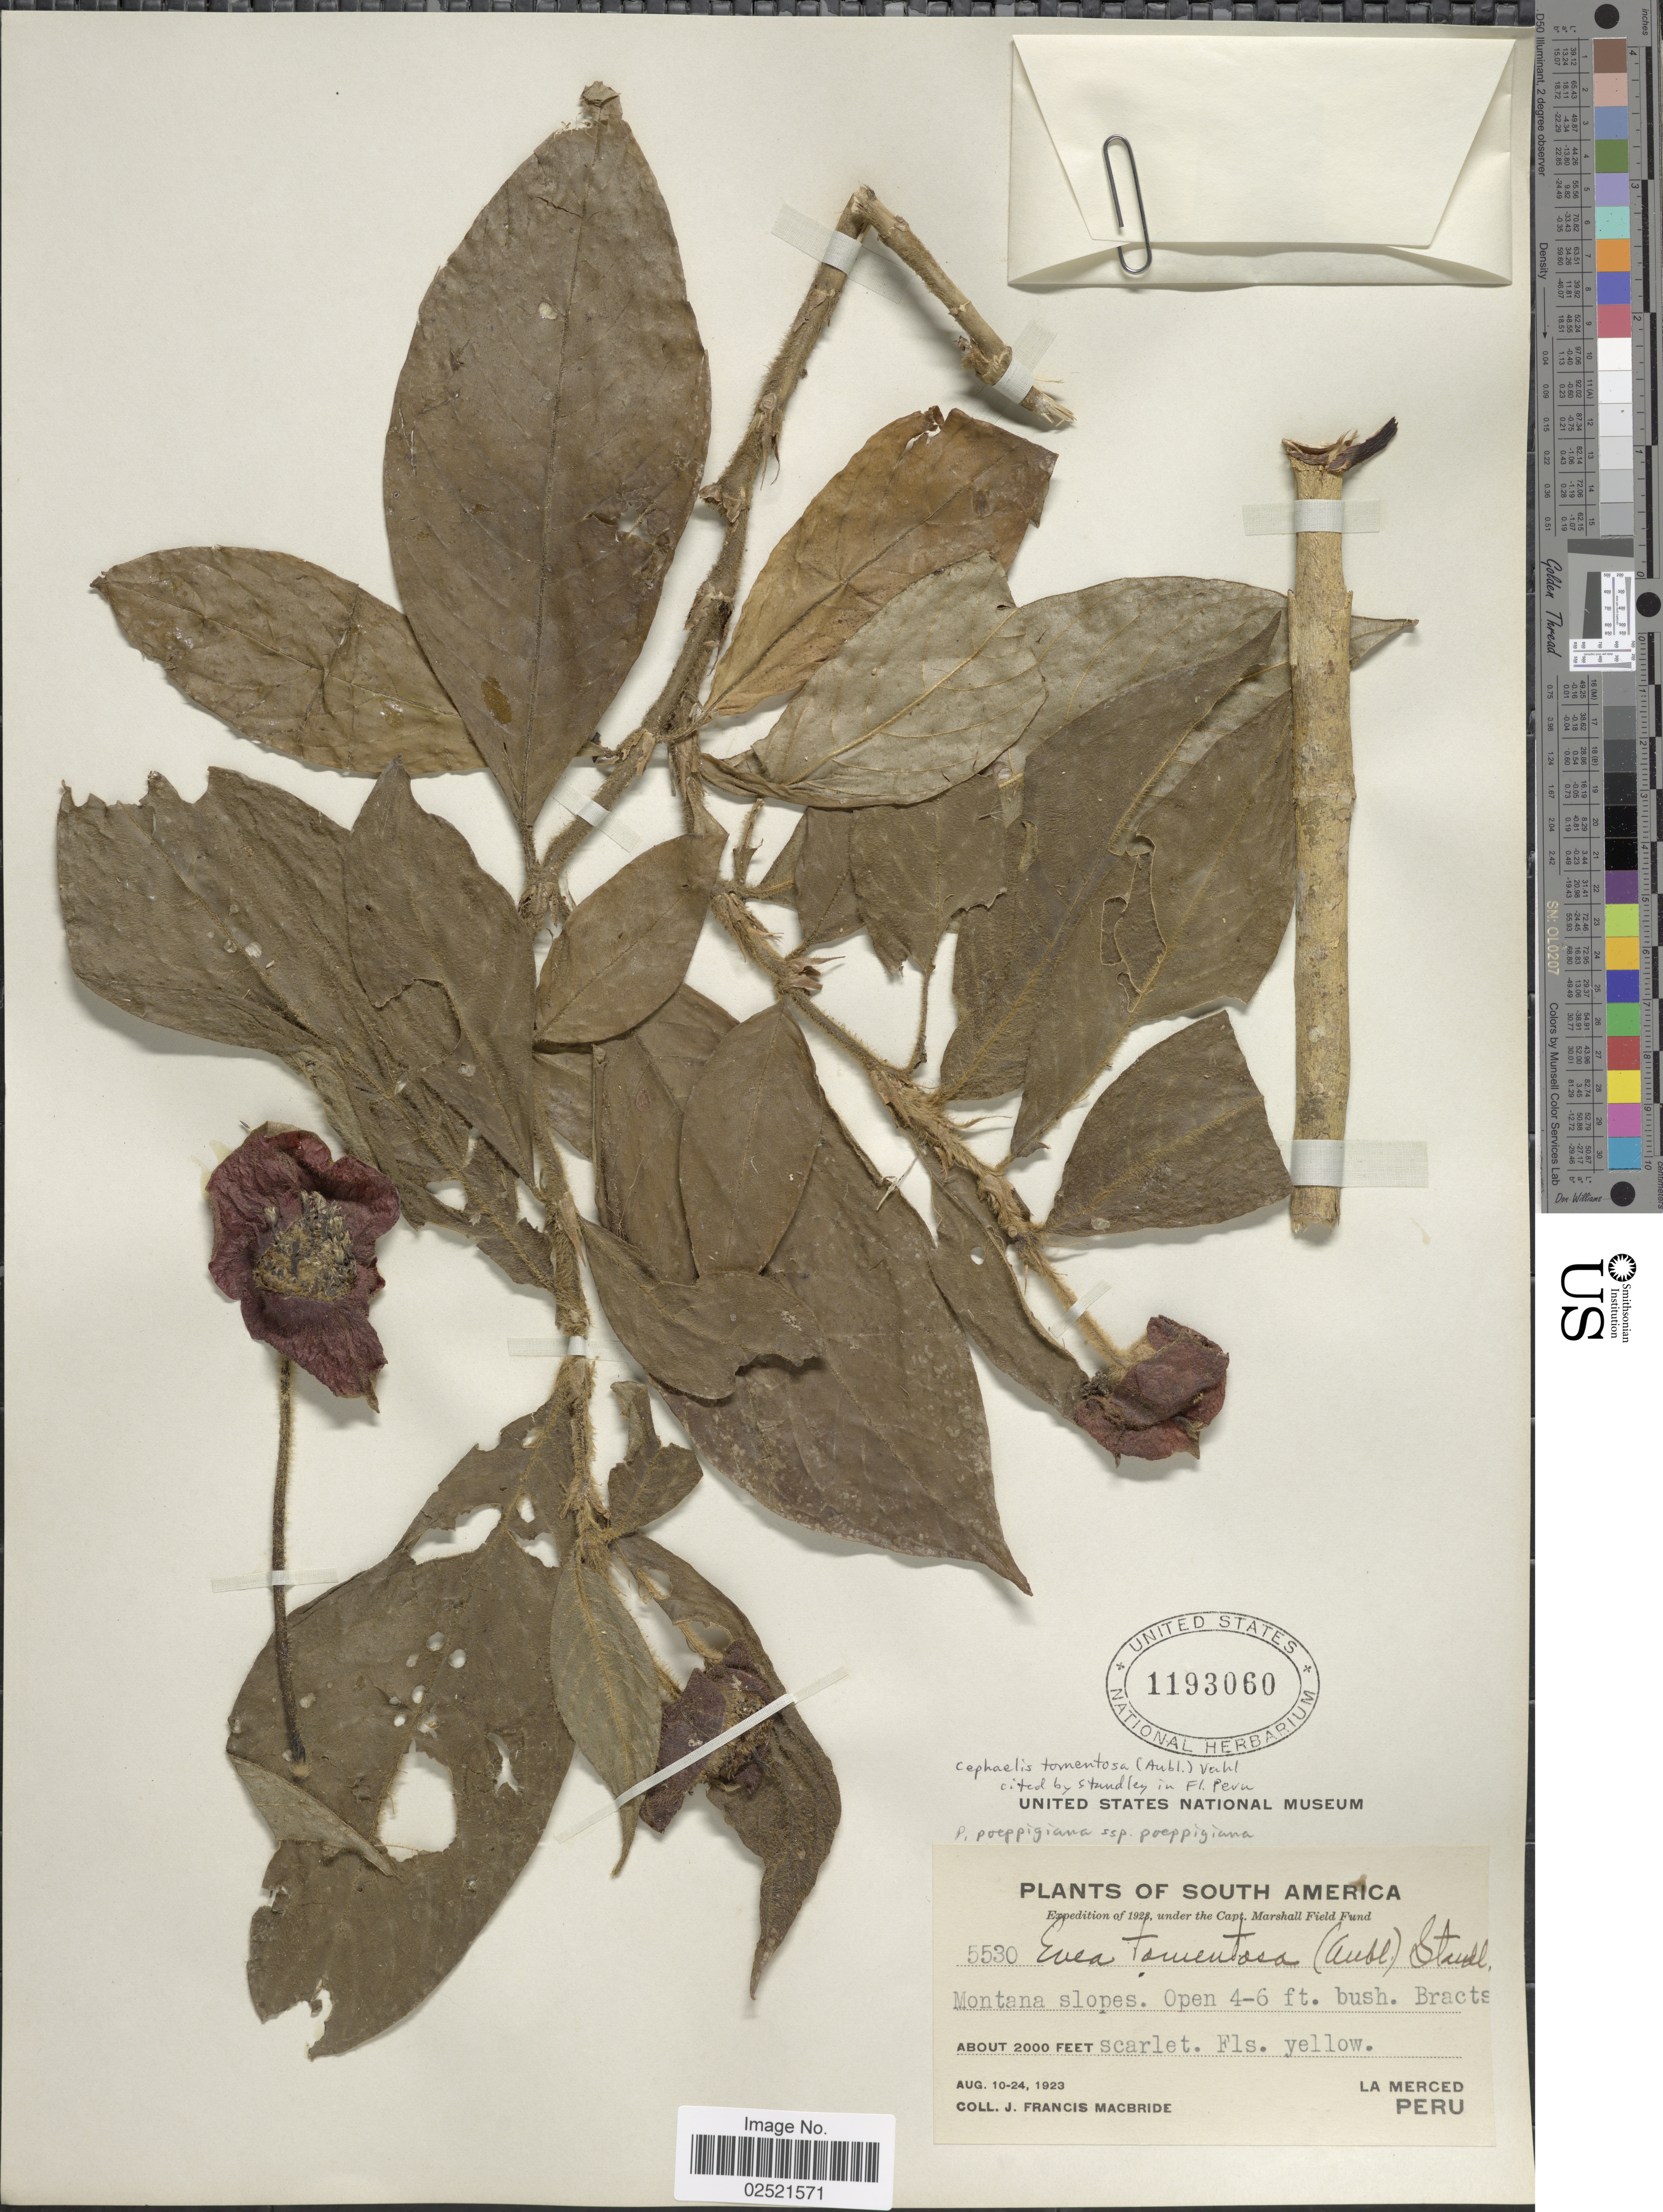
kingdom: Plantae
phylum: Tracheophyta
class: Magnoliopsida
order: Gentianales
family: Rubiaceae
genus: Psychotria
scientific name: Psychotria poeppigiana subsp. poeppigiana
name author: Müll. Arg.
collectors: J. F. Macbride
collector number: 5530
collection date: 1923-08-10/1923-08-24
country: Peru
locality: Montane slopes, La Merced.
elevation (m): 610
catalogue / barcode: US 1193060